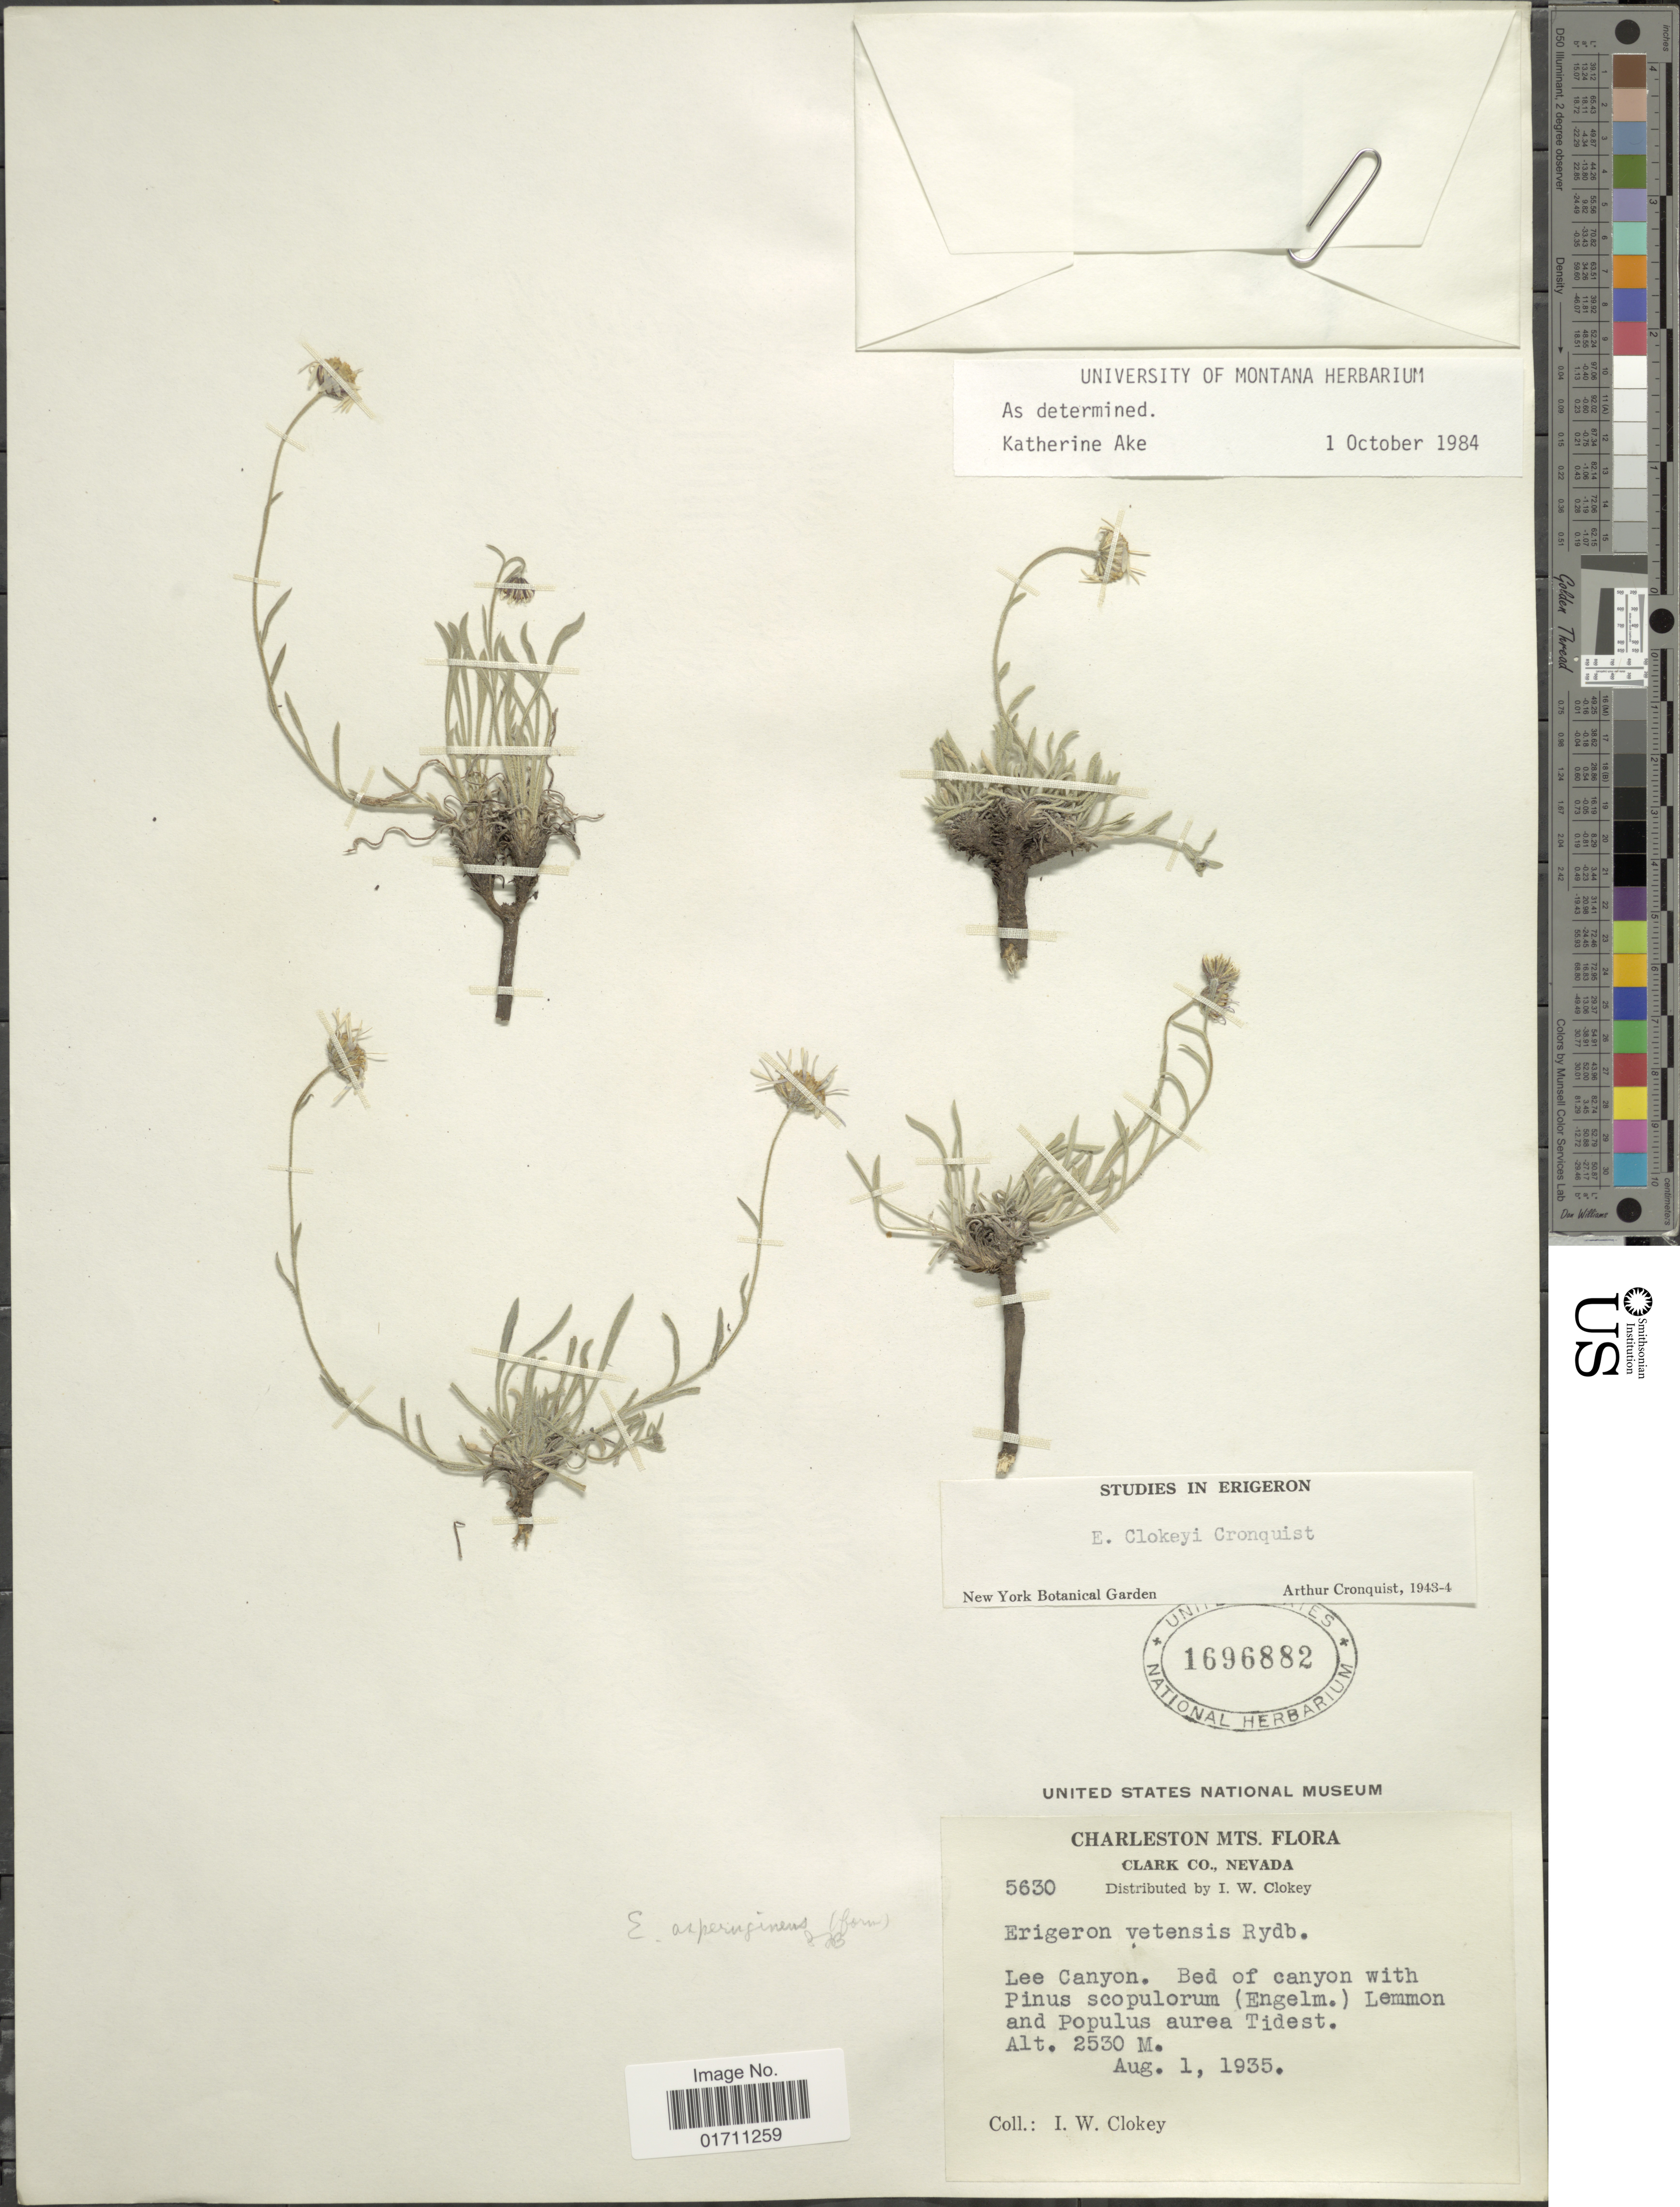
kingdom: Plantae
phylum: Tracheophyta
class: Magnoliopsida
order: Asterales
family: Asteraceae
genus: Erigeron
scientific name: Erigeron clokeyi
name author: Cronq.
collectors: I. W. Clokey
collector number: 5630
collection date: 1935-08-01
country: United States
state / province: Nevada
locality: Charleston Mts, Clark Co., Lee Canyon. Bed of canyon with Pinus scopulerum (Engelm.) Lemmon Populus aurea Tidest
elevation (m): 2530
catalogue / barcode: US 1696882